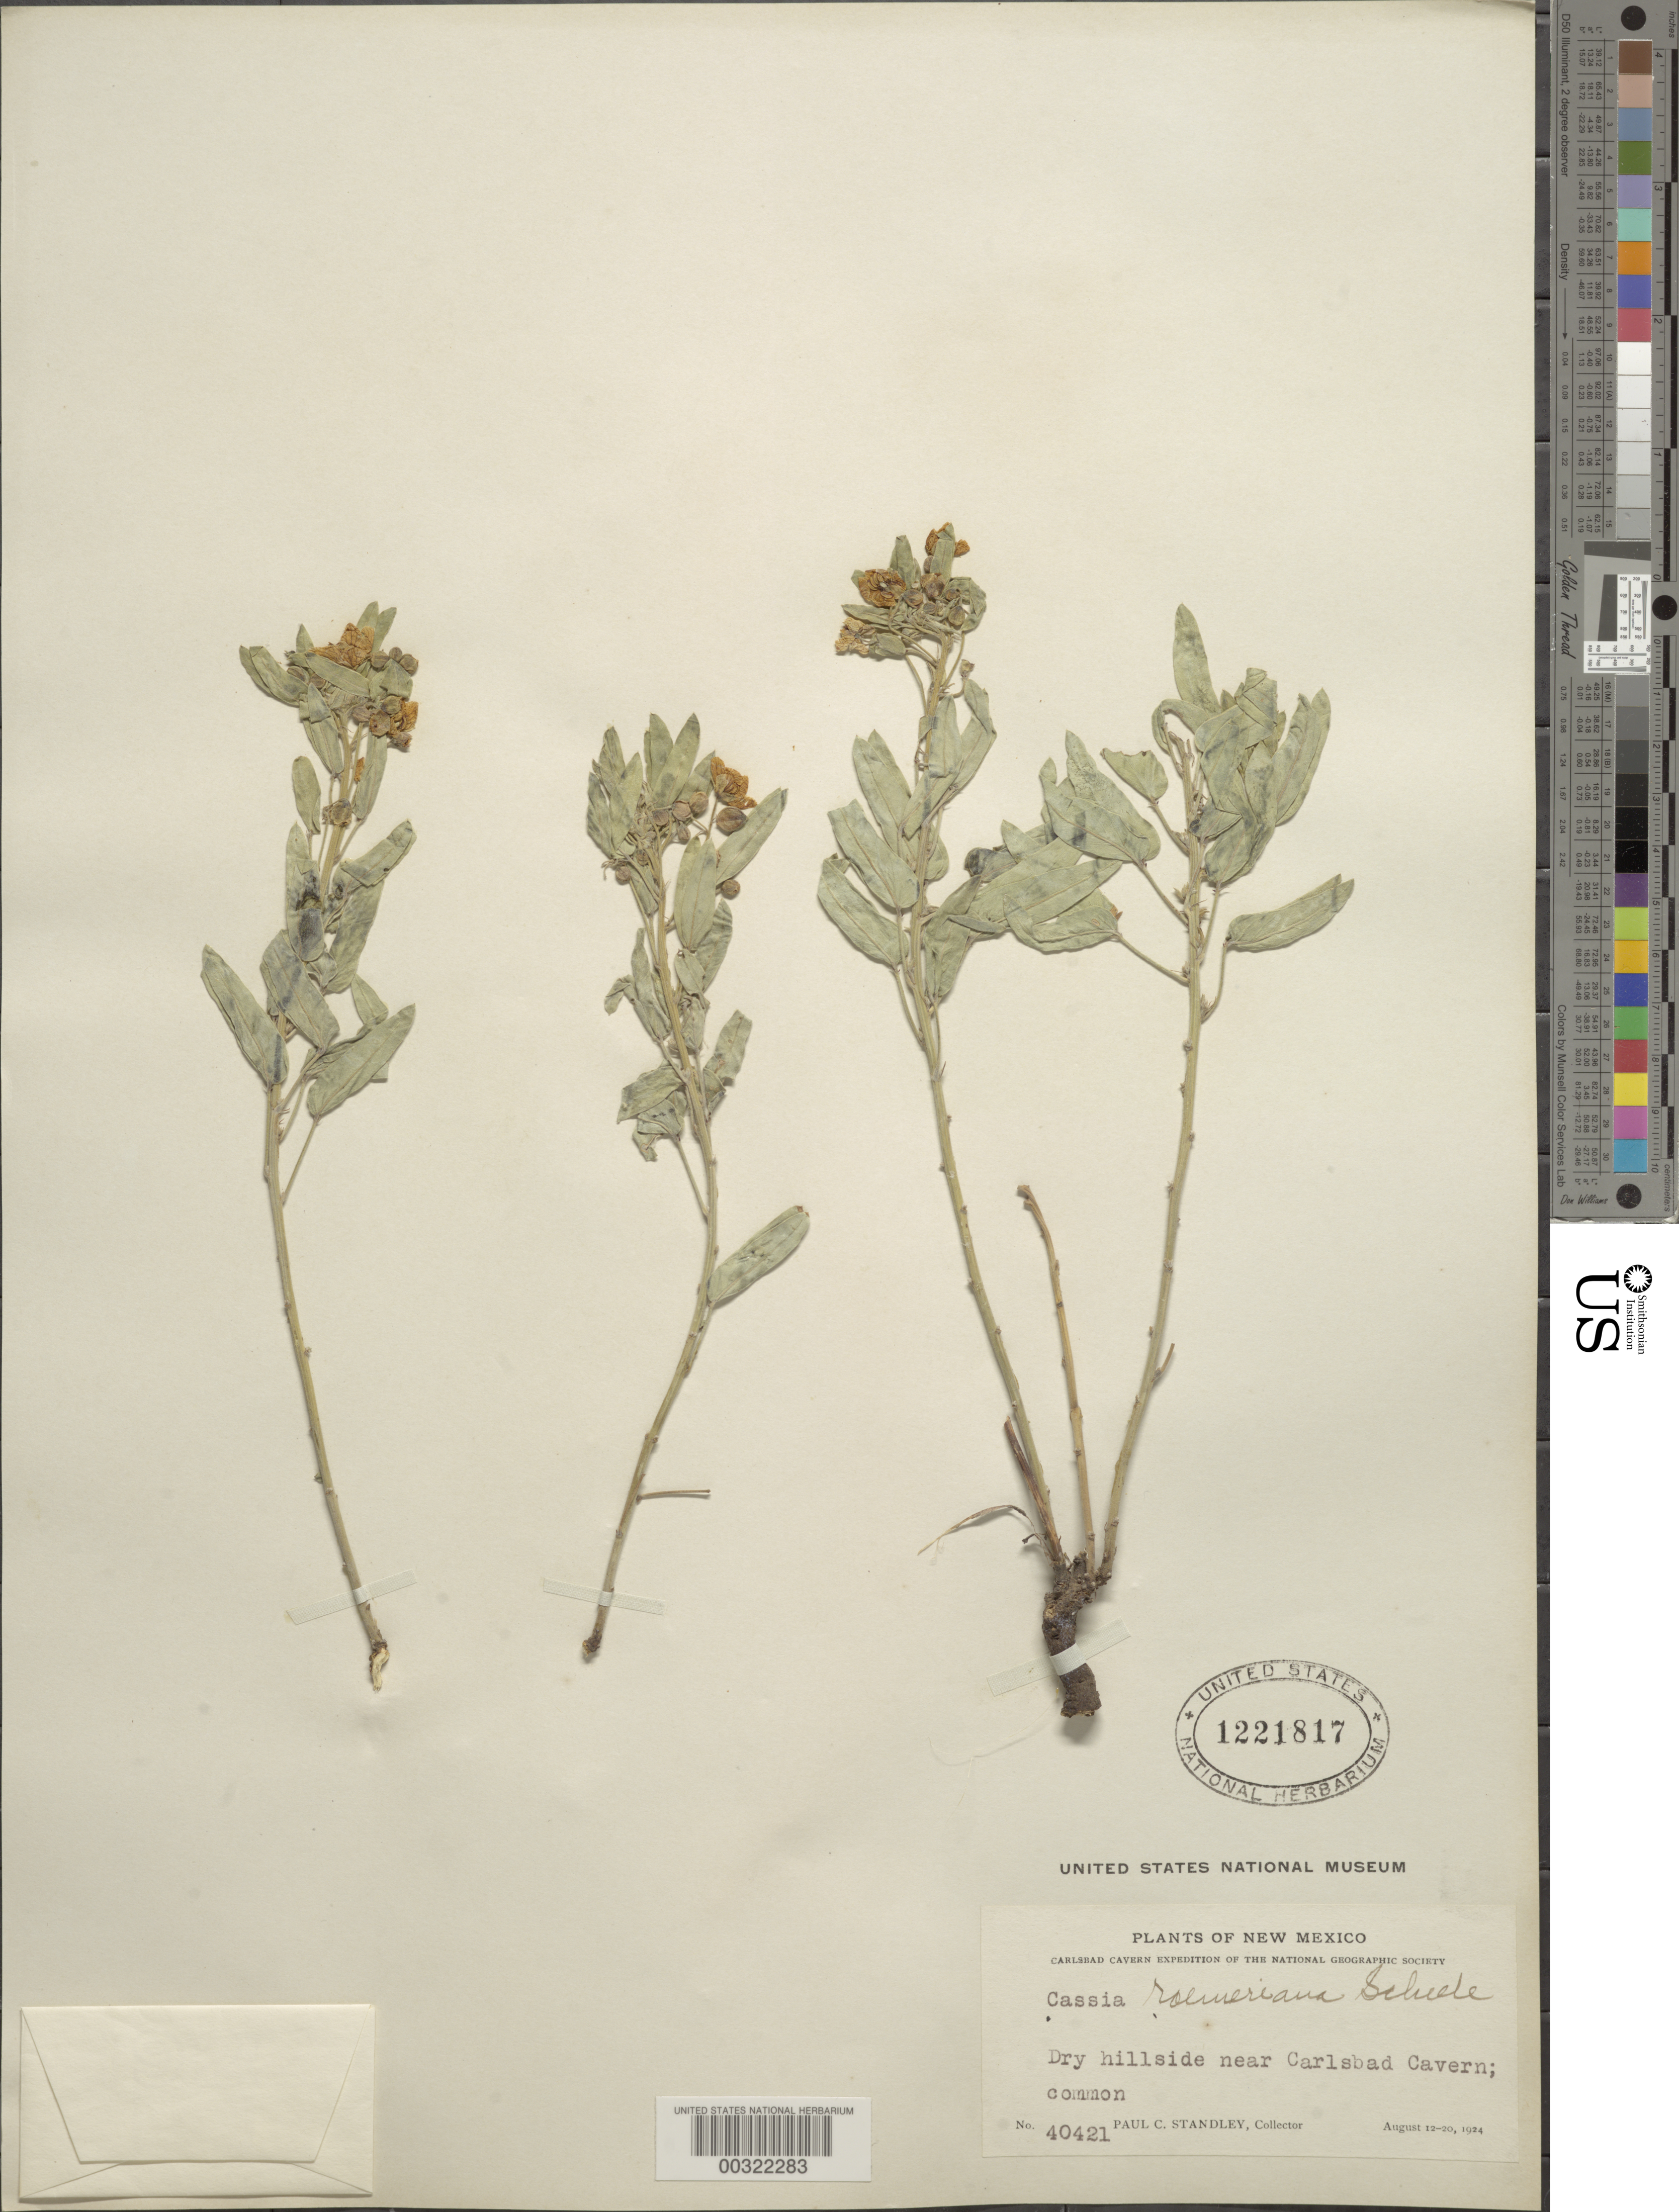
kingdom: Plantae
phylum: Tracheophyta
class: Magnoliopsida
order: Fabales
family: Fabaceae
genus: Senna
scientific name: Senna roemeriana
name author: (Scheele) H.S. Irwin & Barneby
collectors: P. C. Standley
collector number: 40421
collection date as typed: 12 Aug 1924 to 20 Aug 1924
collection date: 1924-08-12/1924-08-20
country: United States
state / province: New Mexico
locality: Near calsbad cavern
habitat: Dry hillside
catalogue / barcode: US 1221817